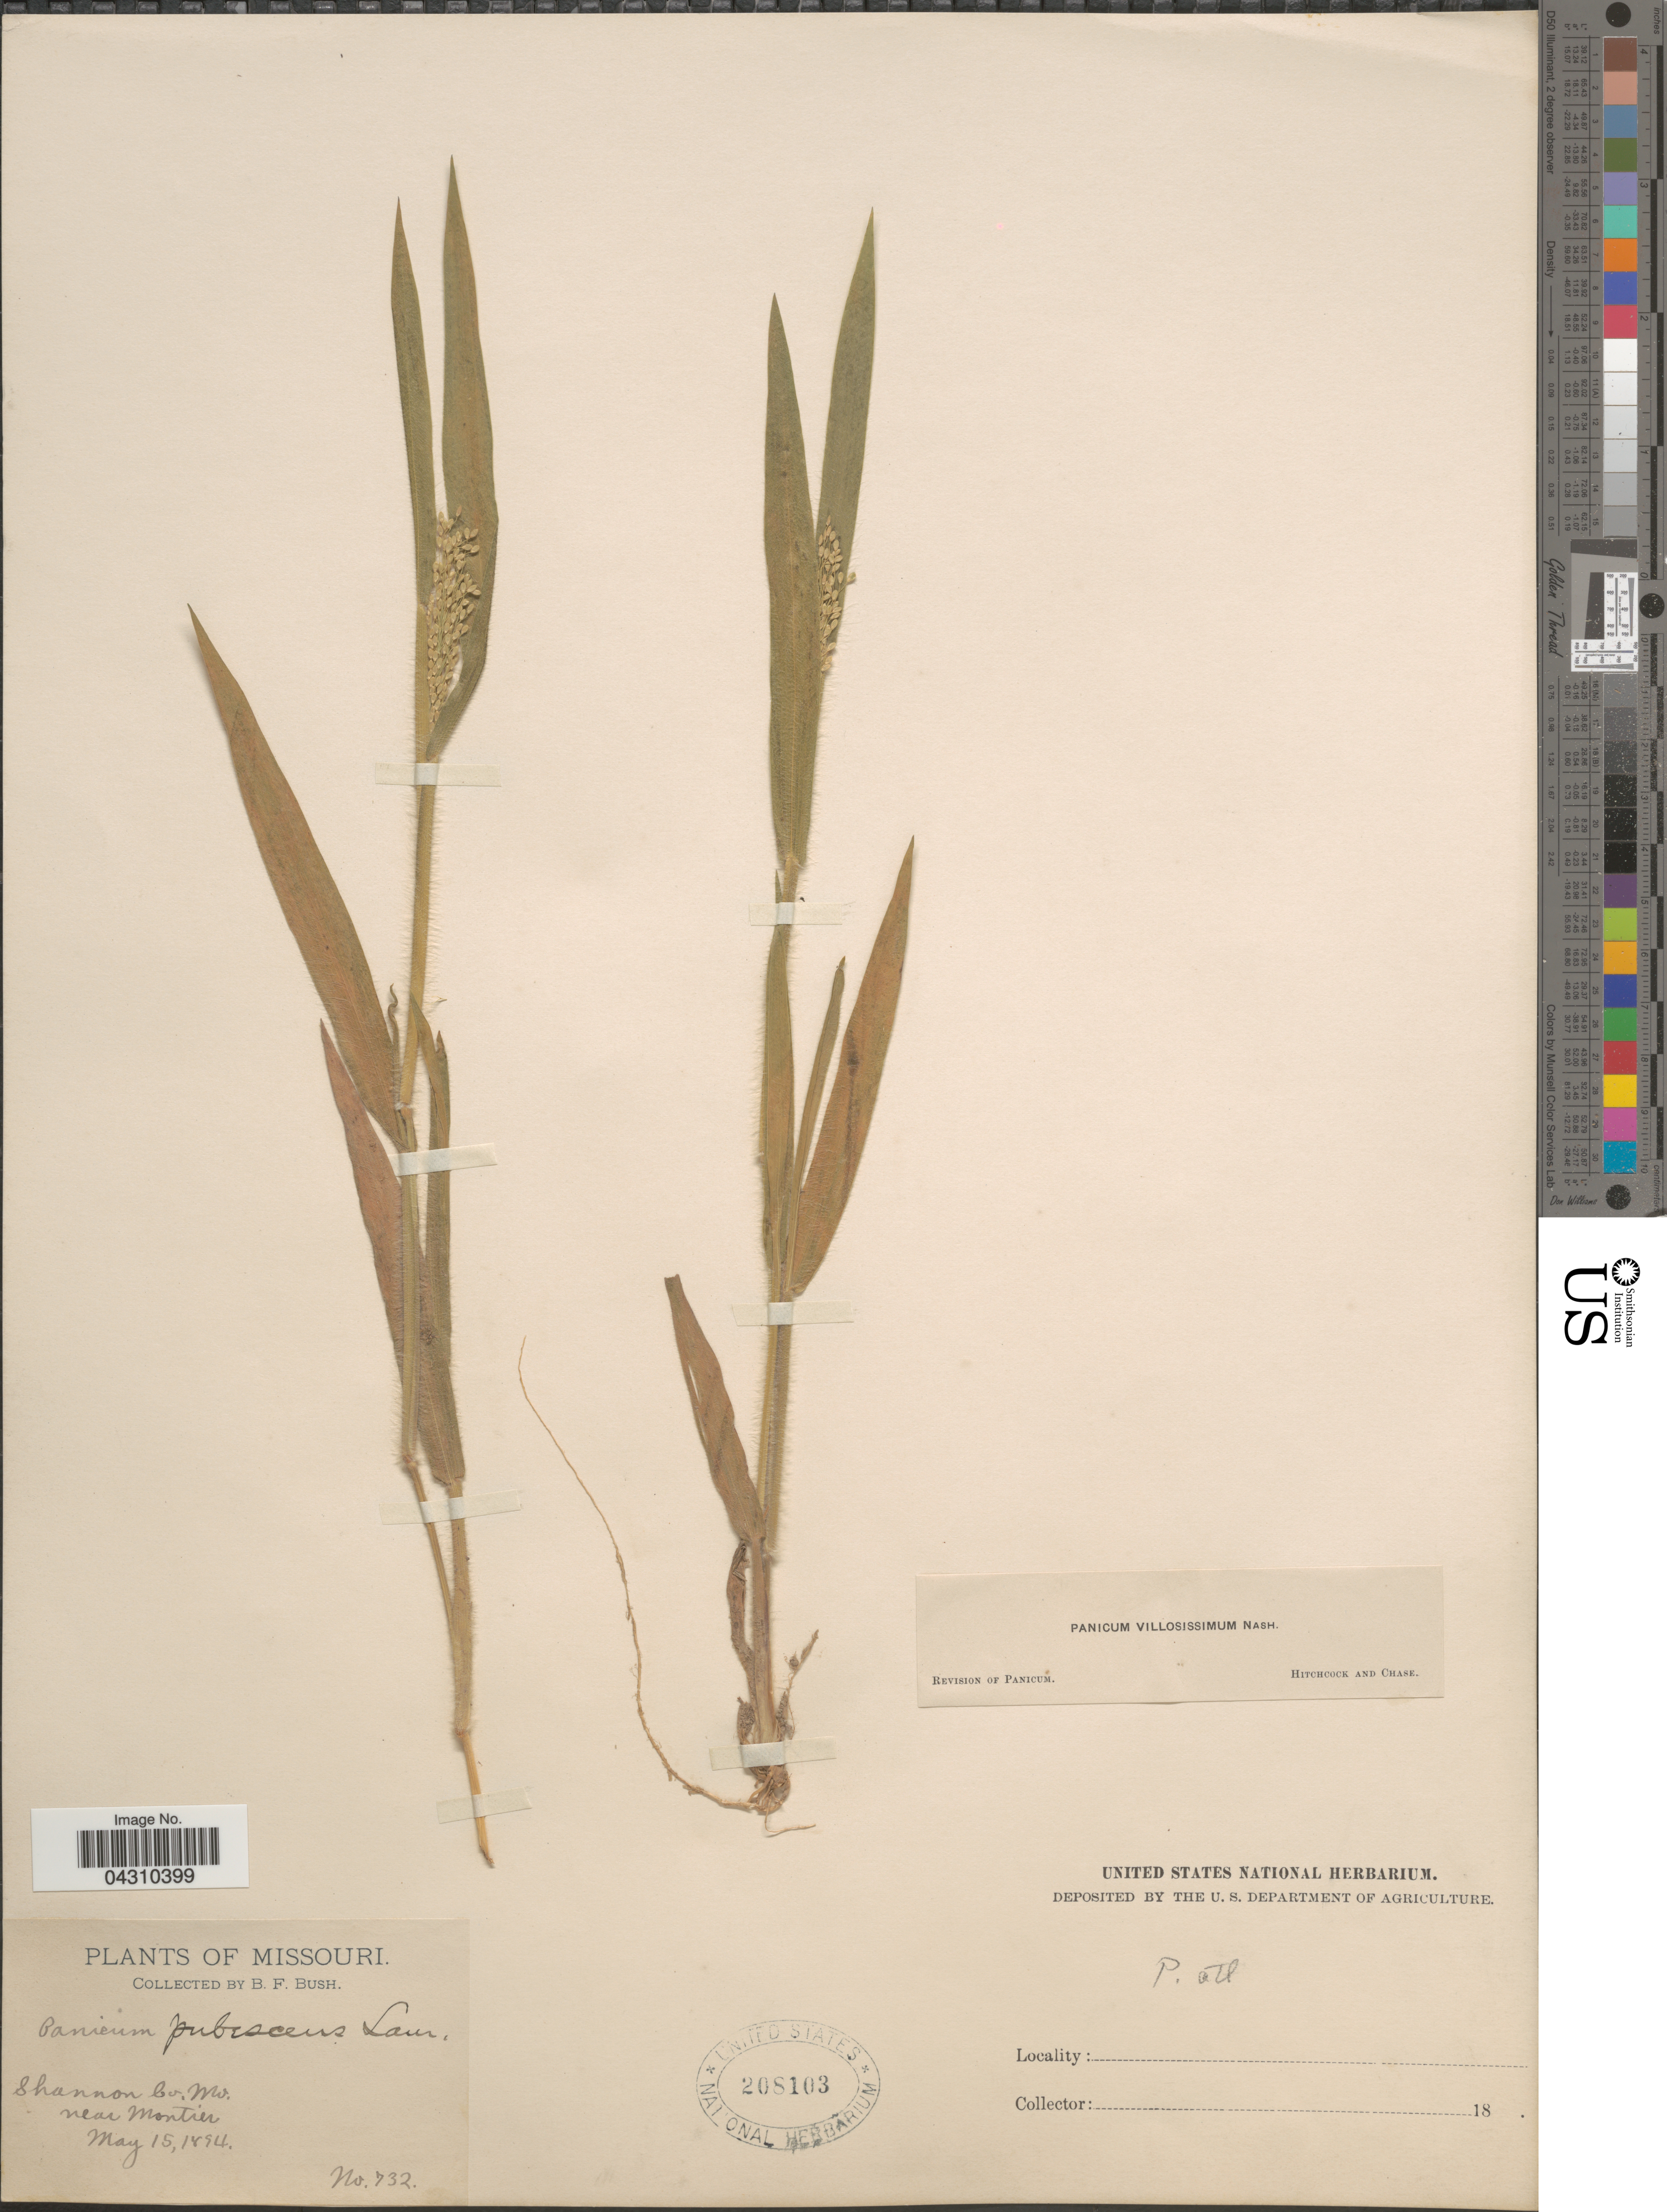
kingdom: Plantae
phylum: Tracheophyta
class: Liliopsida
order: Poales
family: Poaceae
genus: Dichanthelium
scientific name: Dichanthelium acuminatum var. acuminatum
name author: (Sw.) Gould & C.A. Clark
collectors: B. F. Bush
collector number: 732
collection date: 1894-05-15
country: United States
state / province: Missouri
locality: Shannon Co., near Montier.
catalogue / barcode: US 208103